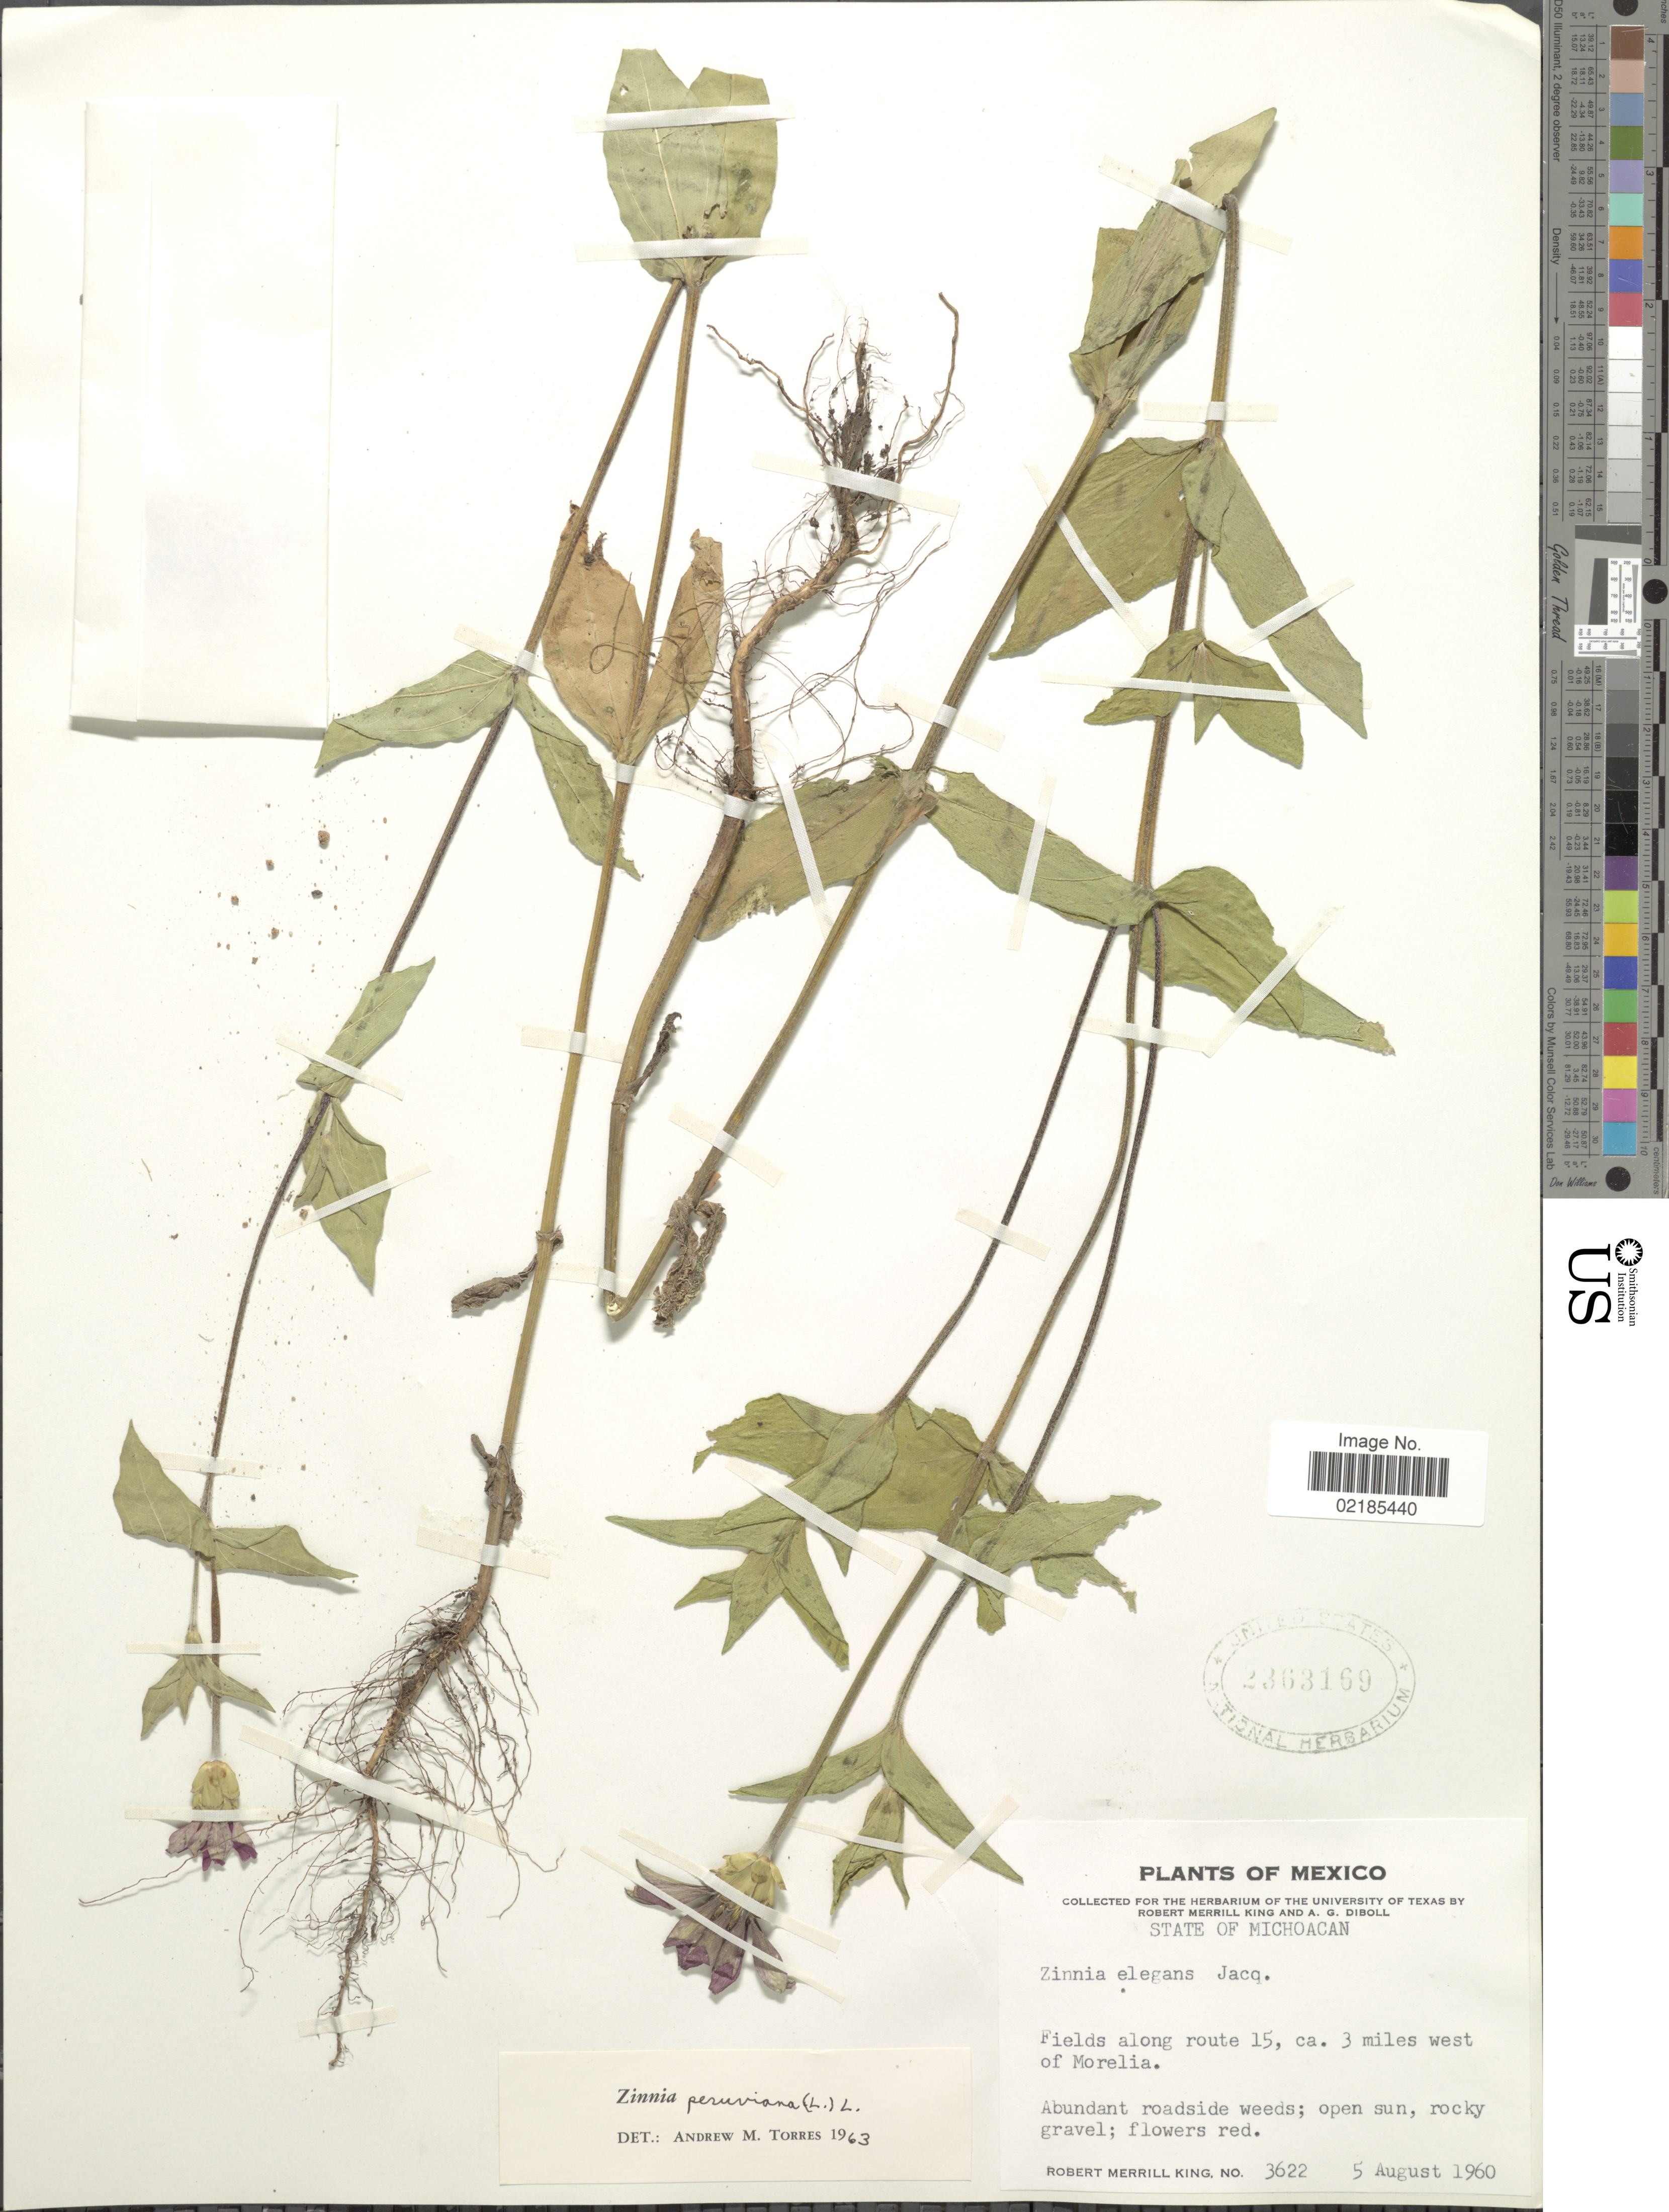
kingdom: Plantae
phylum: Tracheophyta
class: Magnoliopsida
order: Asterales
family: Asteraceae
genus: Zinnia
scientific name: Zinnia peruviana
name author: (L.) L.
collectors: R. M. King & A. Diboll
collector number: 3622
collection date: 1960-08-05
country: Mexico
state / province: Michoacán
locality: Fields along route 15, ca 3 miles west of Morelia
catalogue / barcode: US 2363169